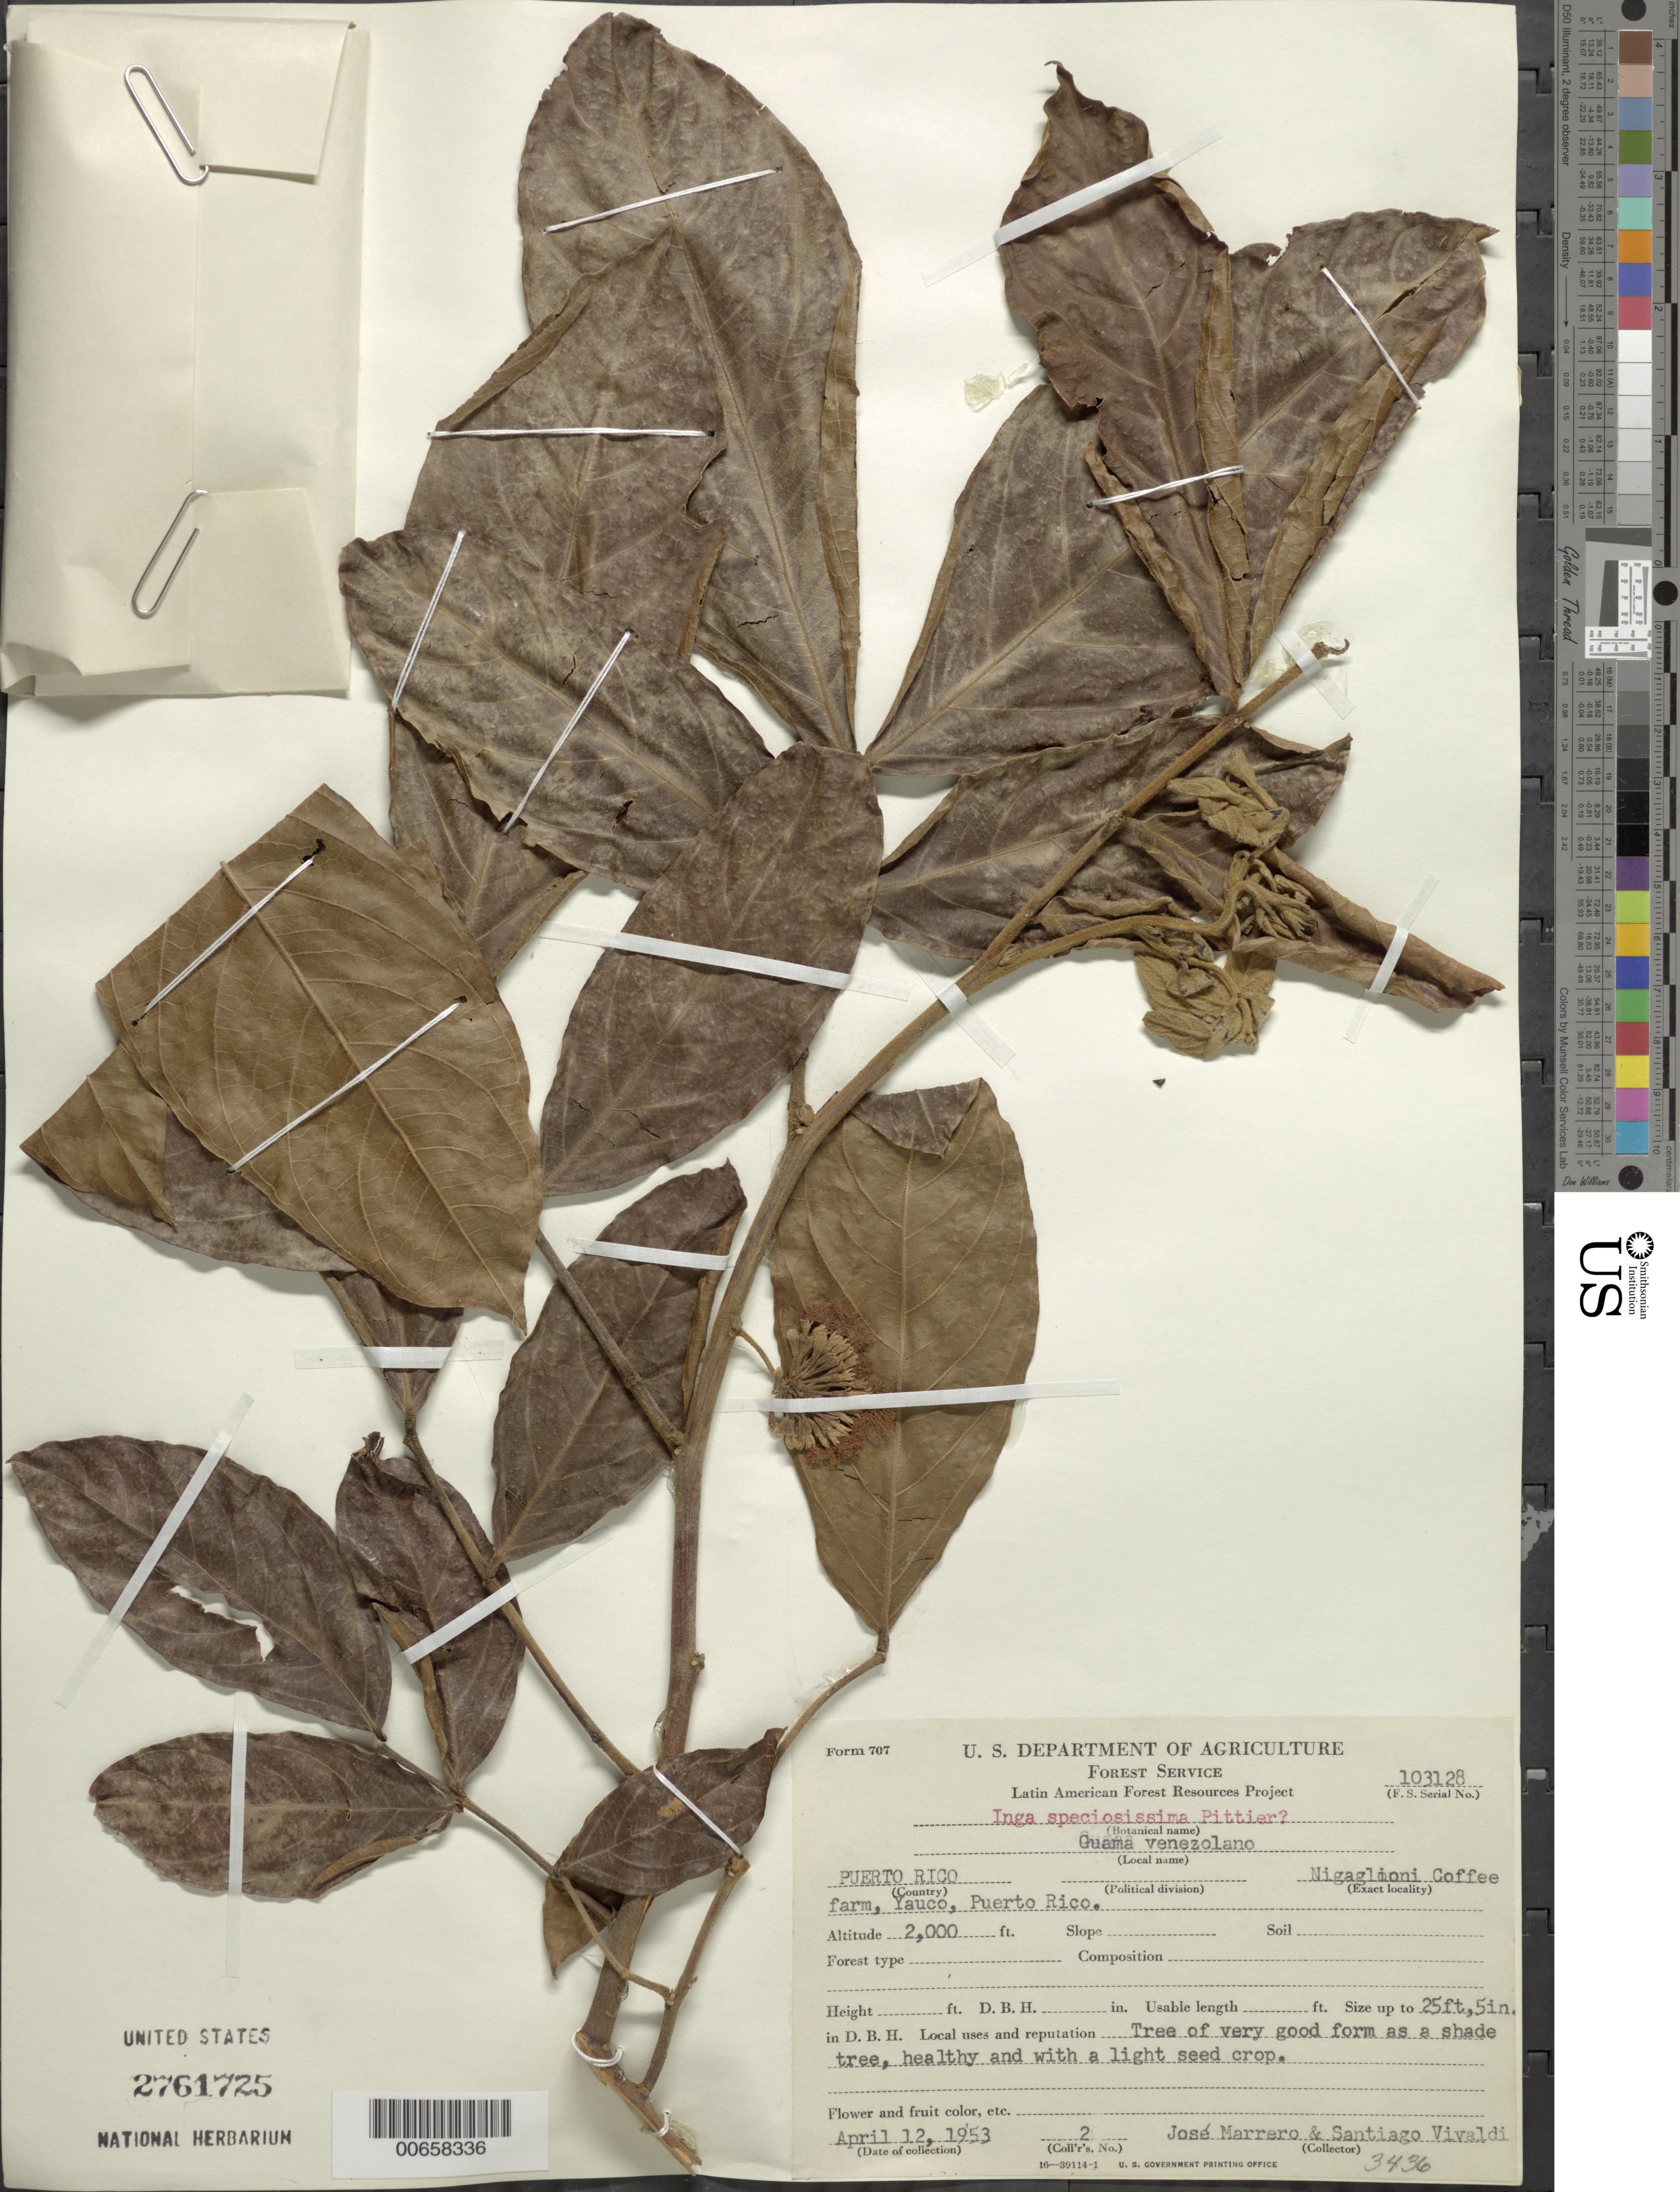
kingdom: Plantae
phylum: Tracheophyta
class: Magnoliopsida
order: Fabales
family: Fabaceae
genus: Inga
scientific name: Inga speciosissima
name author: Pittier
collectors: J. Marrero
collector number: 2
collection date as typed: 14 Apr 1953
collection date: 1953-04-14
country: Puerto Rico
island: Greater Antilles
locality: Yauco, Nigaglioni Coffee Farm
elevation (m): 610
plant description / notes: Common name: Guama venezolano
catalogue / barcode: US 2761725